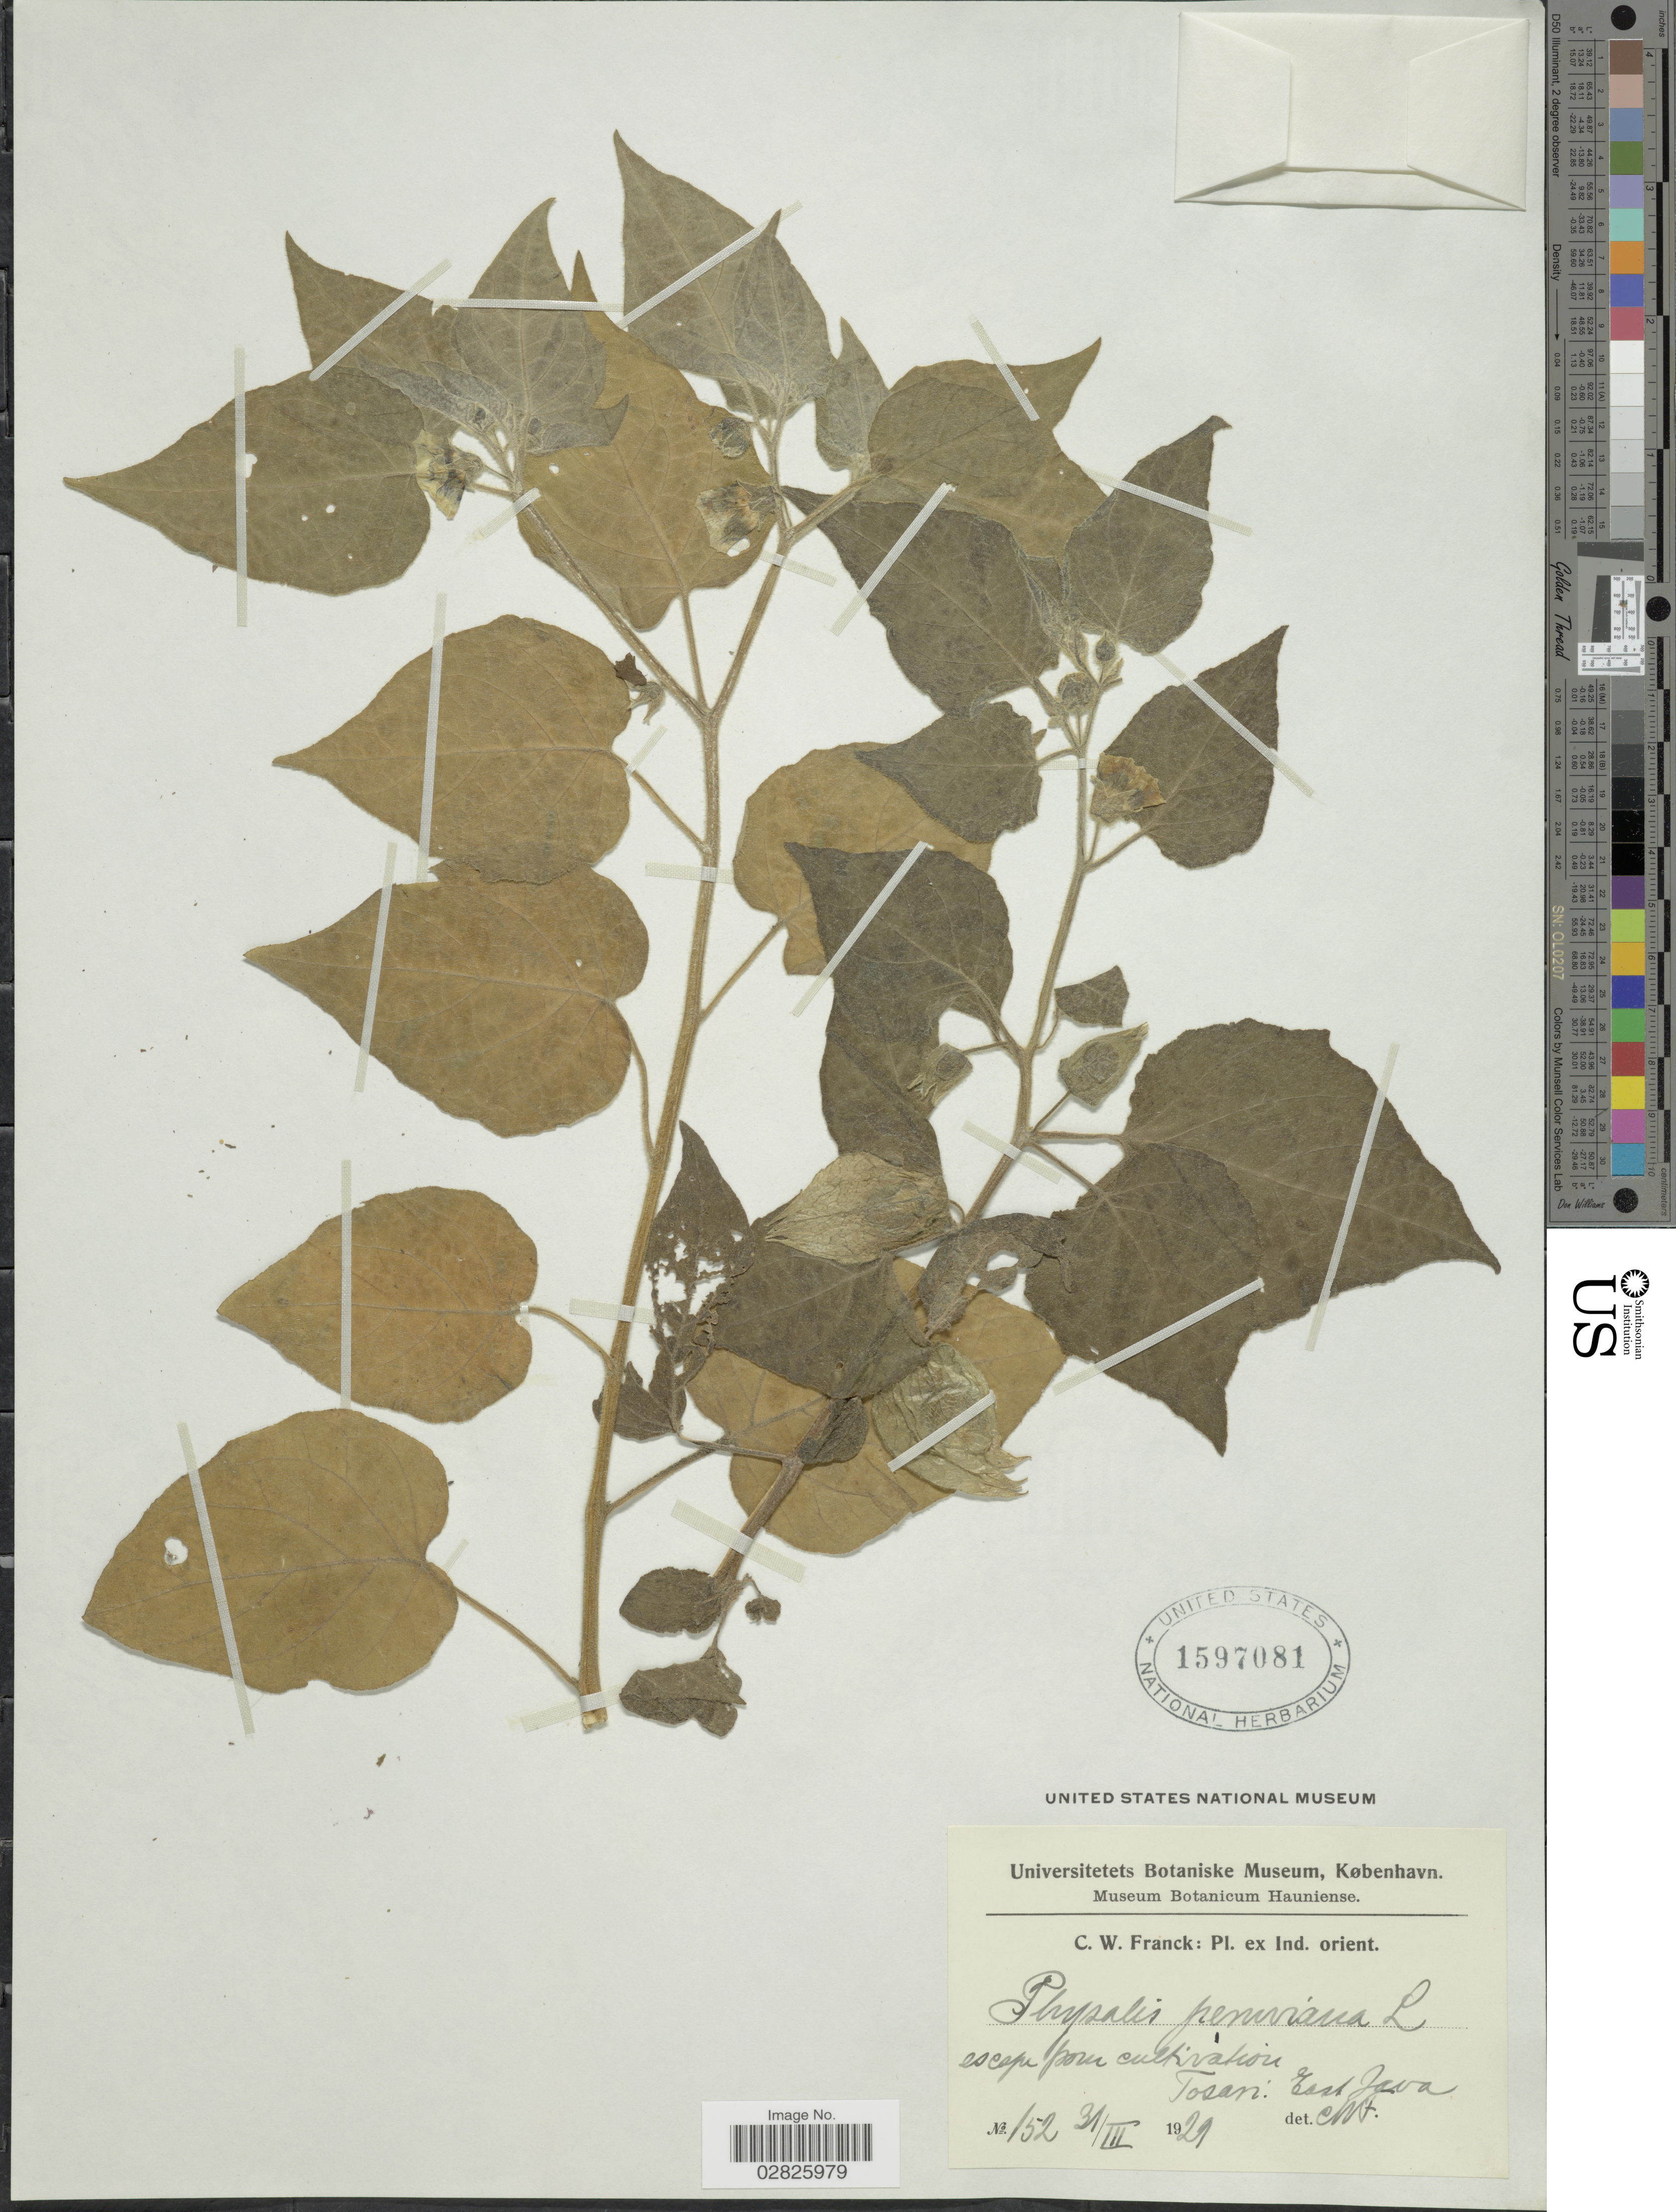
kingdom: Plantae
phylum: Tracheophyta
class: Magnoliopsida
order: Solanales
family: Solanaceae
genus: Physalis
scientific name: Physalis peruviana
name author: L.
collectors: C. Franck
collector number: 152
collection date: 1929-03-31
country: Indonesia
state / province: Java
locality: Ind. orient. Tosan: East Java.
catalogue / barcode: US 1597081